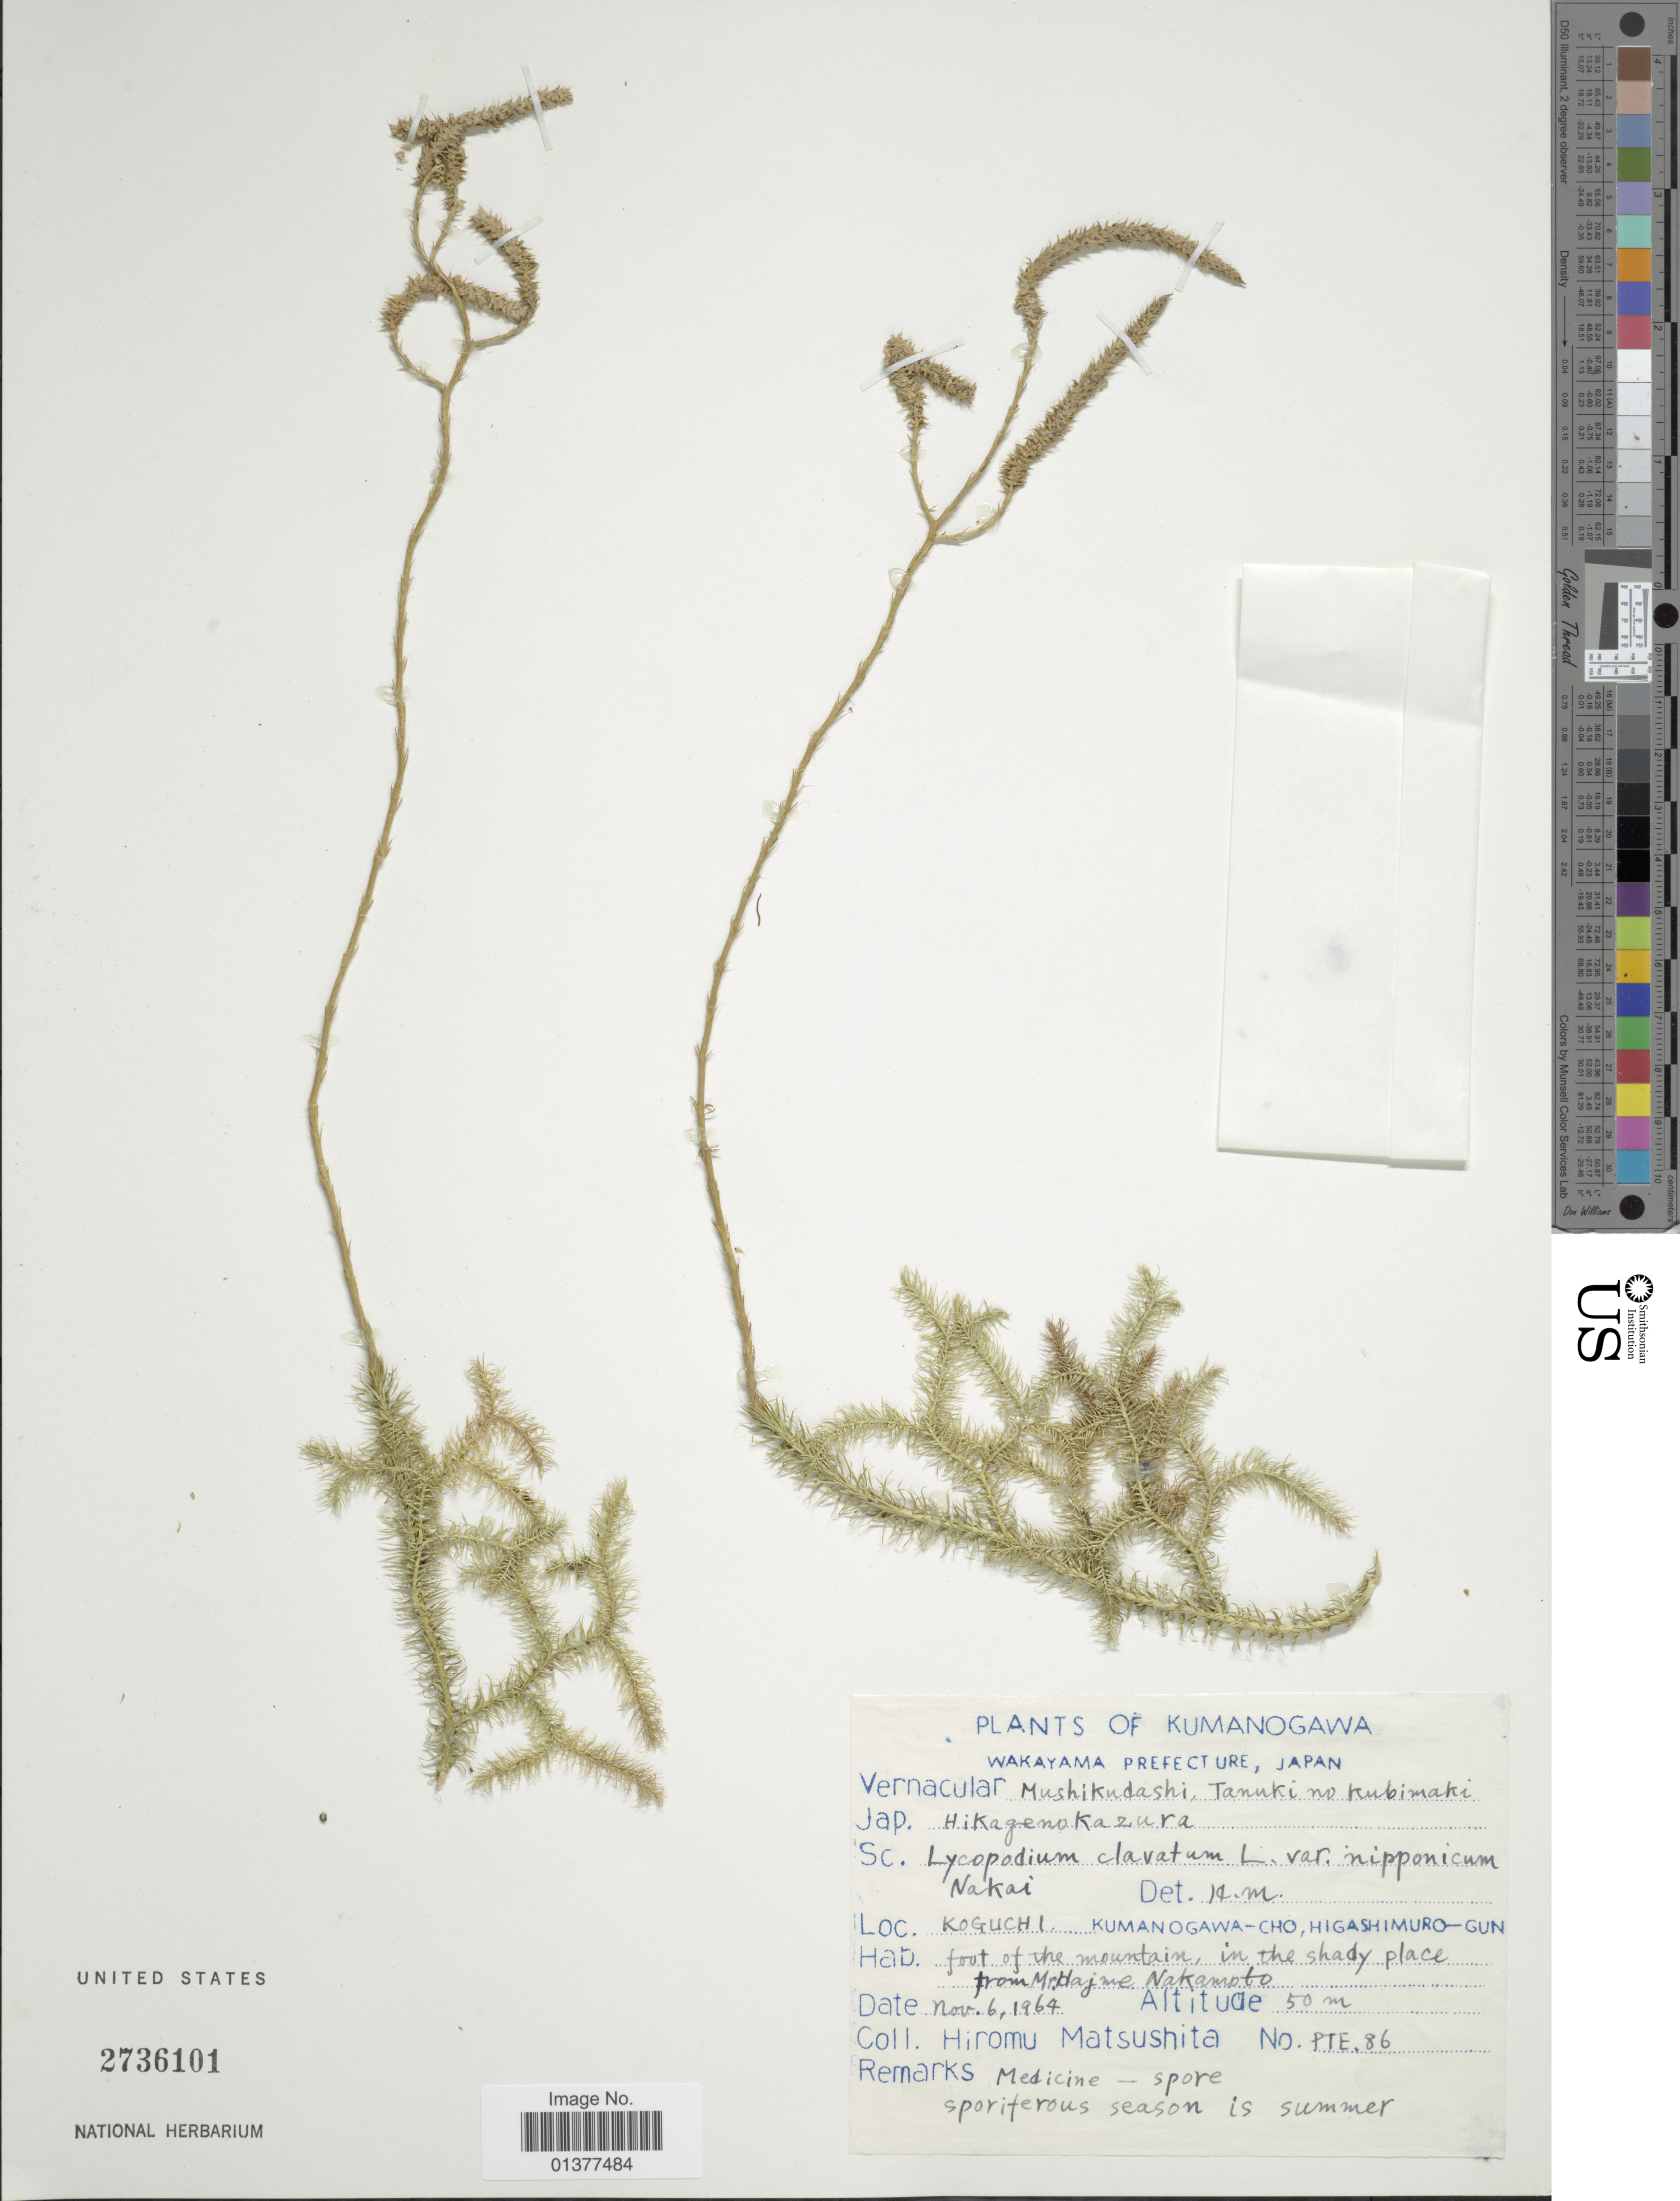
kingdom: Plantae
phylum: Tracheophyta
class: Lycopodiopsida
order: Lycopodiales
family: Lycopodiaceae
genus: Lycopodium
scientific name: Lycopodium clavatum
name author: L.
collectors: H. Matsushita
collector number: PTE86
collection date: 1964-11-06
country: Japan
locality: Koguchi,Kumanogawa-cho, Higashimuro-gun, foot of the mountain, in the shady place from Mr. Hajme Nakamoto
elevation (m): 50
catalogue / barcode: US 2736101